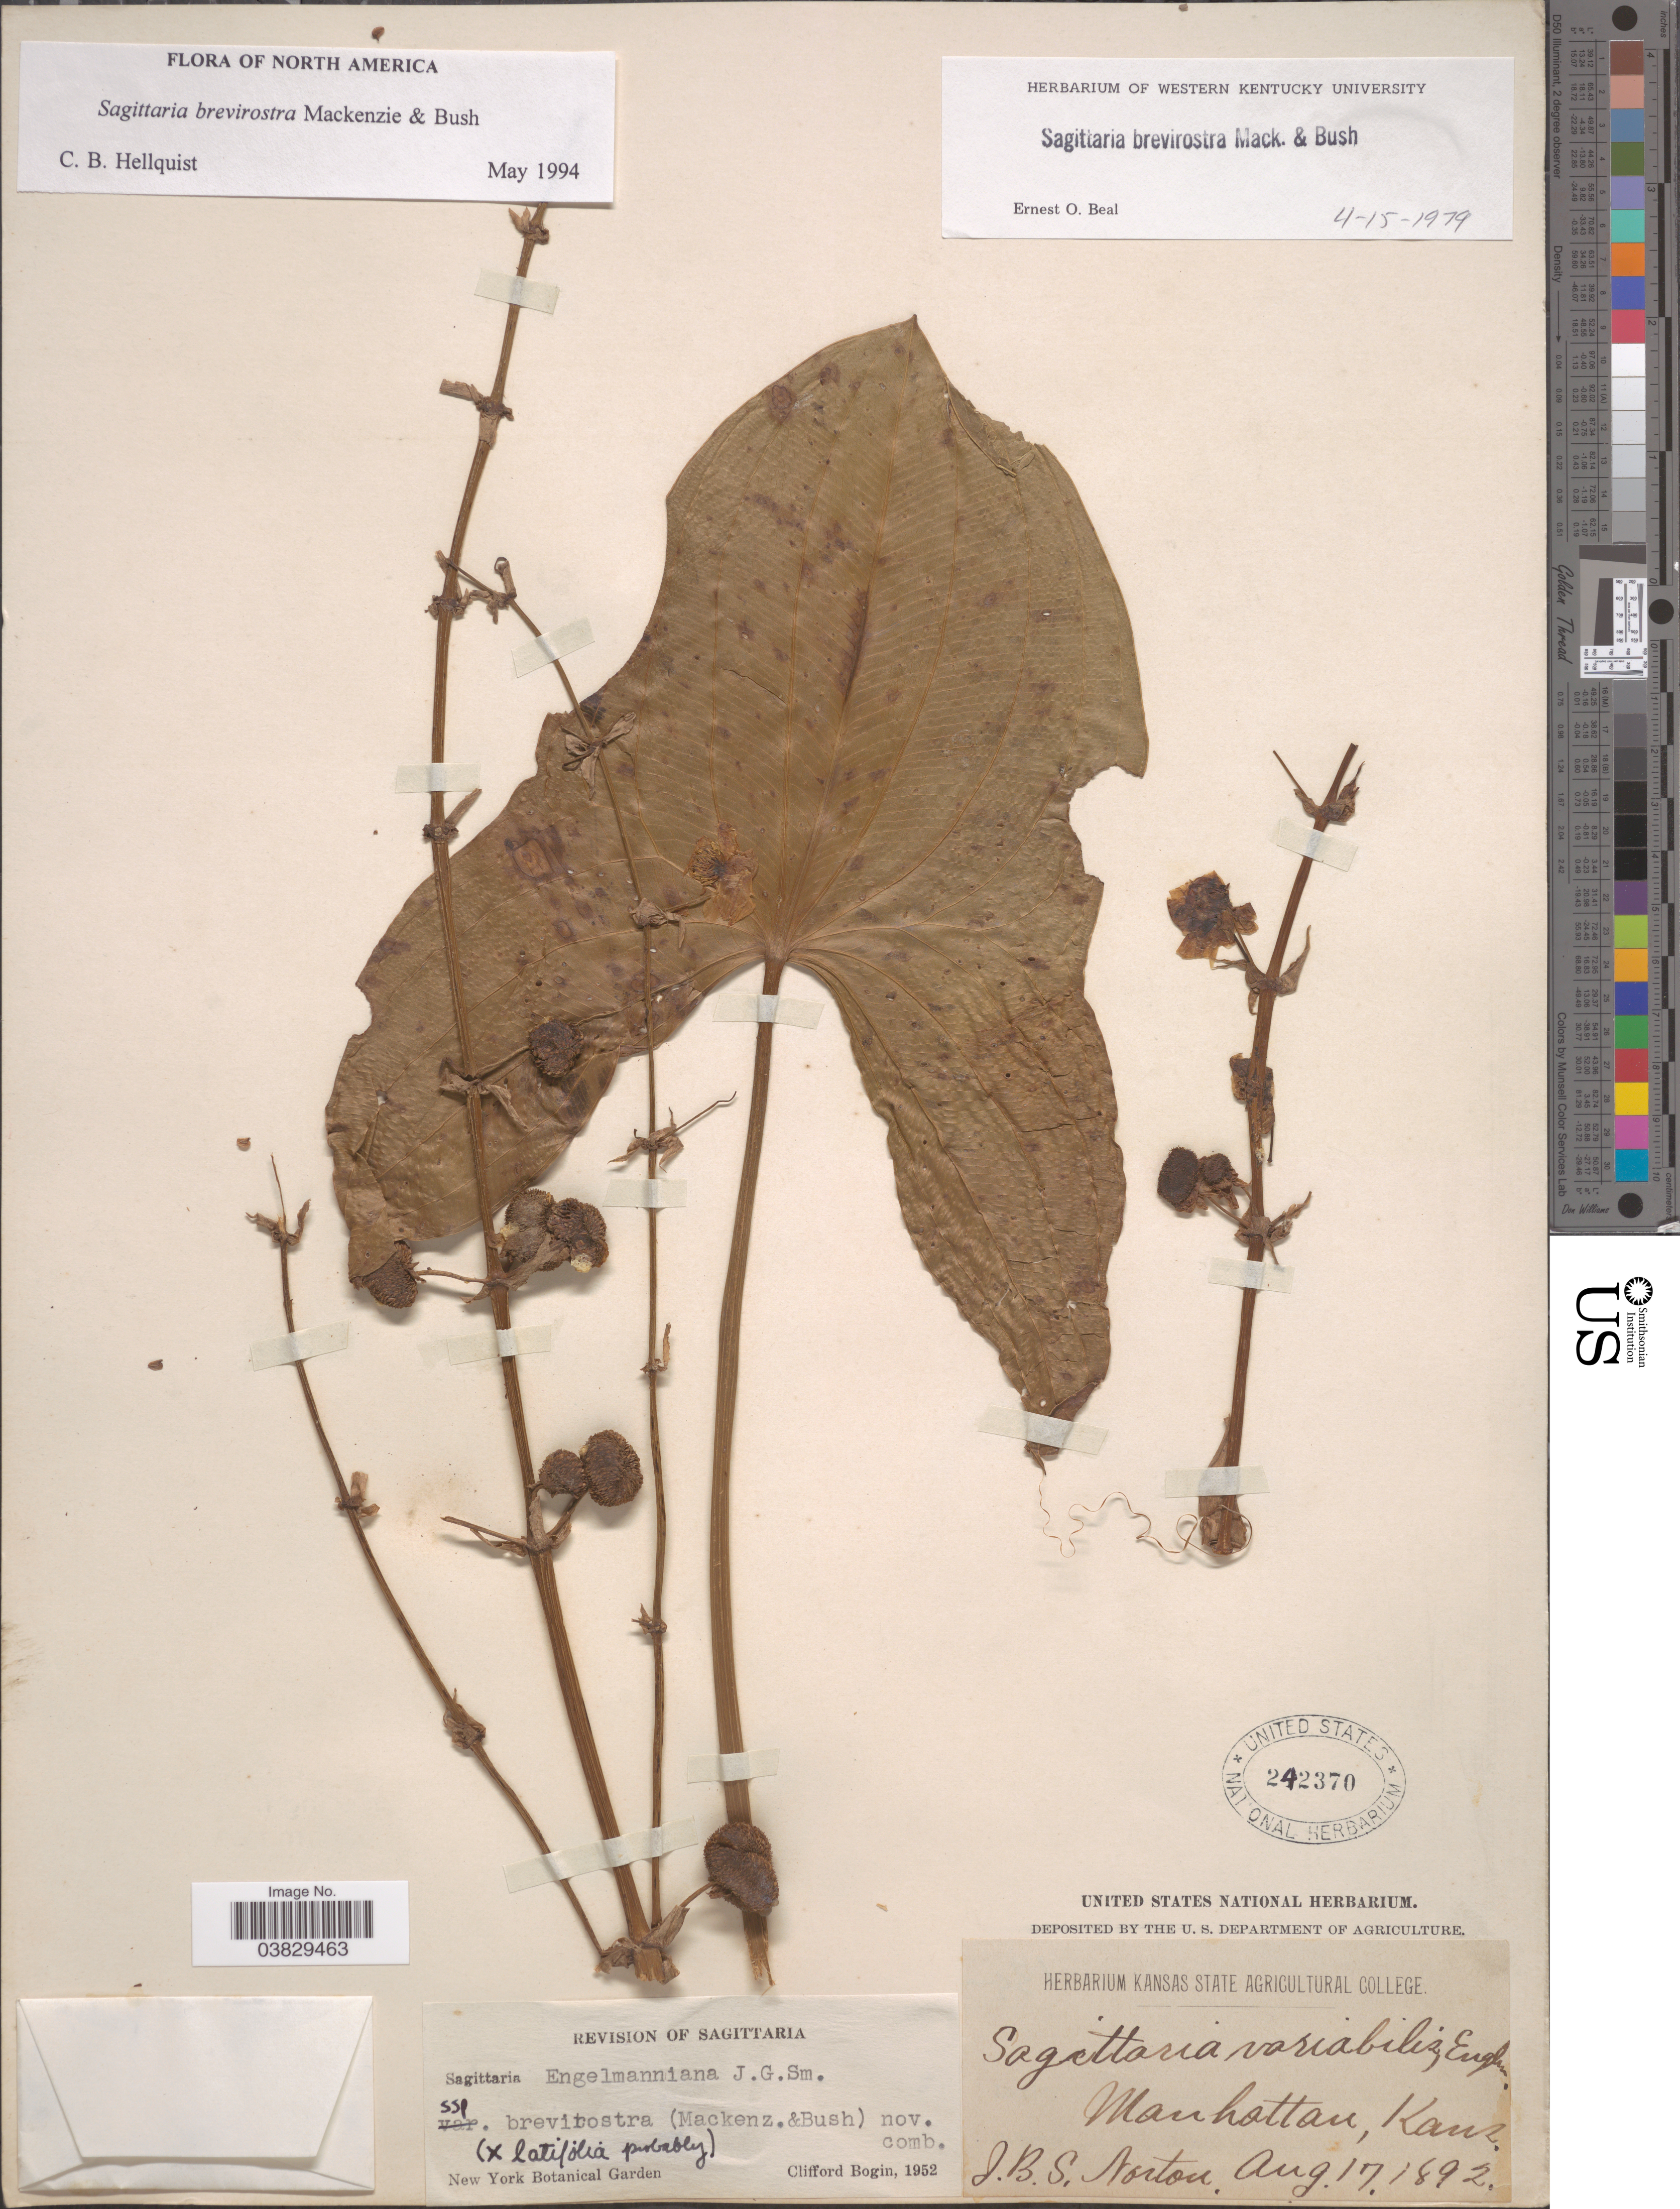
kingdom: Plantae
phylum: Tracheophyta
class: Liliopsida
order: Alismatales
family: Alismataceae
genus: Sagittaria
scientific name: Sagittaria brevirostra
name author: Mack. & Bush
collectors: J. B. S. Norton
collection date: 1892-08-17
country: United States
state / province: Kansas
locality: Manhattan.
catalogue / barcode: US 242370